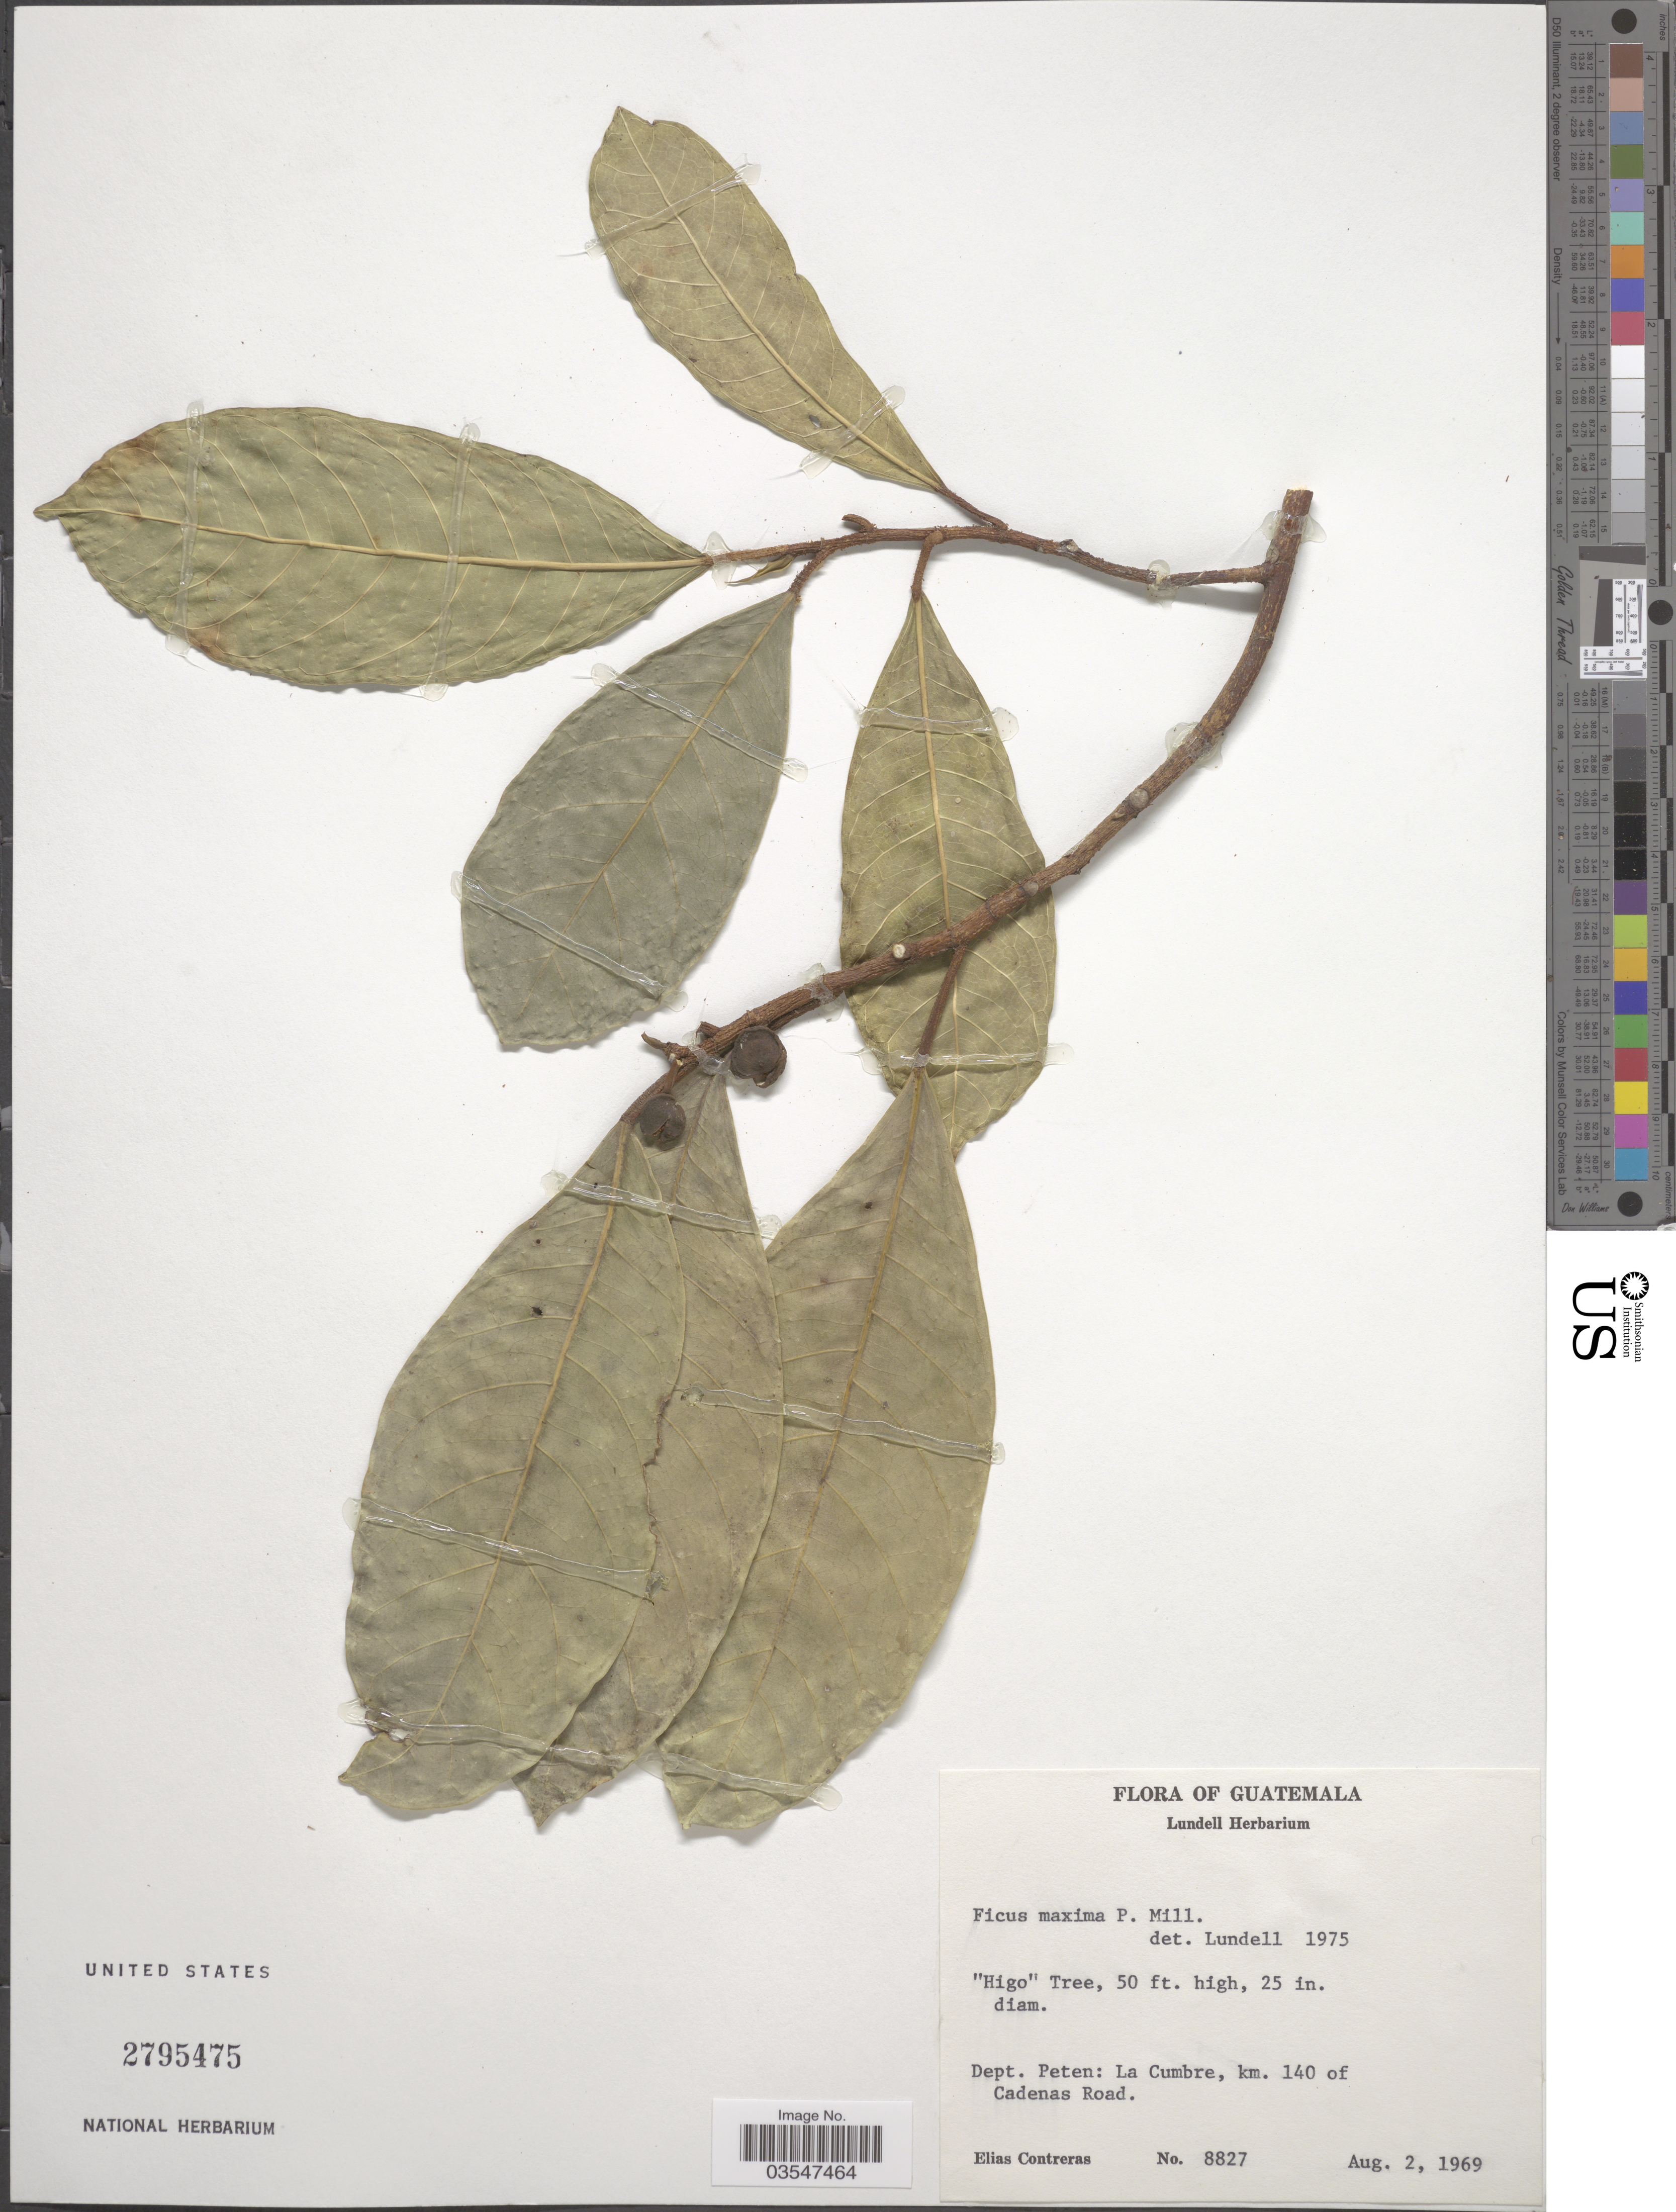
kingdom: Plantae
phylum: Tracheophyta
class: Magnoliopsida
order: Rosales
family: Moraceae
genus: Ficus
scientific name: Ficus maxima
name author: Mill.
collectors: E. Contreras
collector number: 8827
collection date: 1969-08-02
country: Guatemala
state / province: El Peten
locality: Dept. Peten: La Cumbre, km. 140 of Cadenas Road.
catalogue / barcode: US 2795475